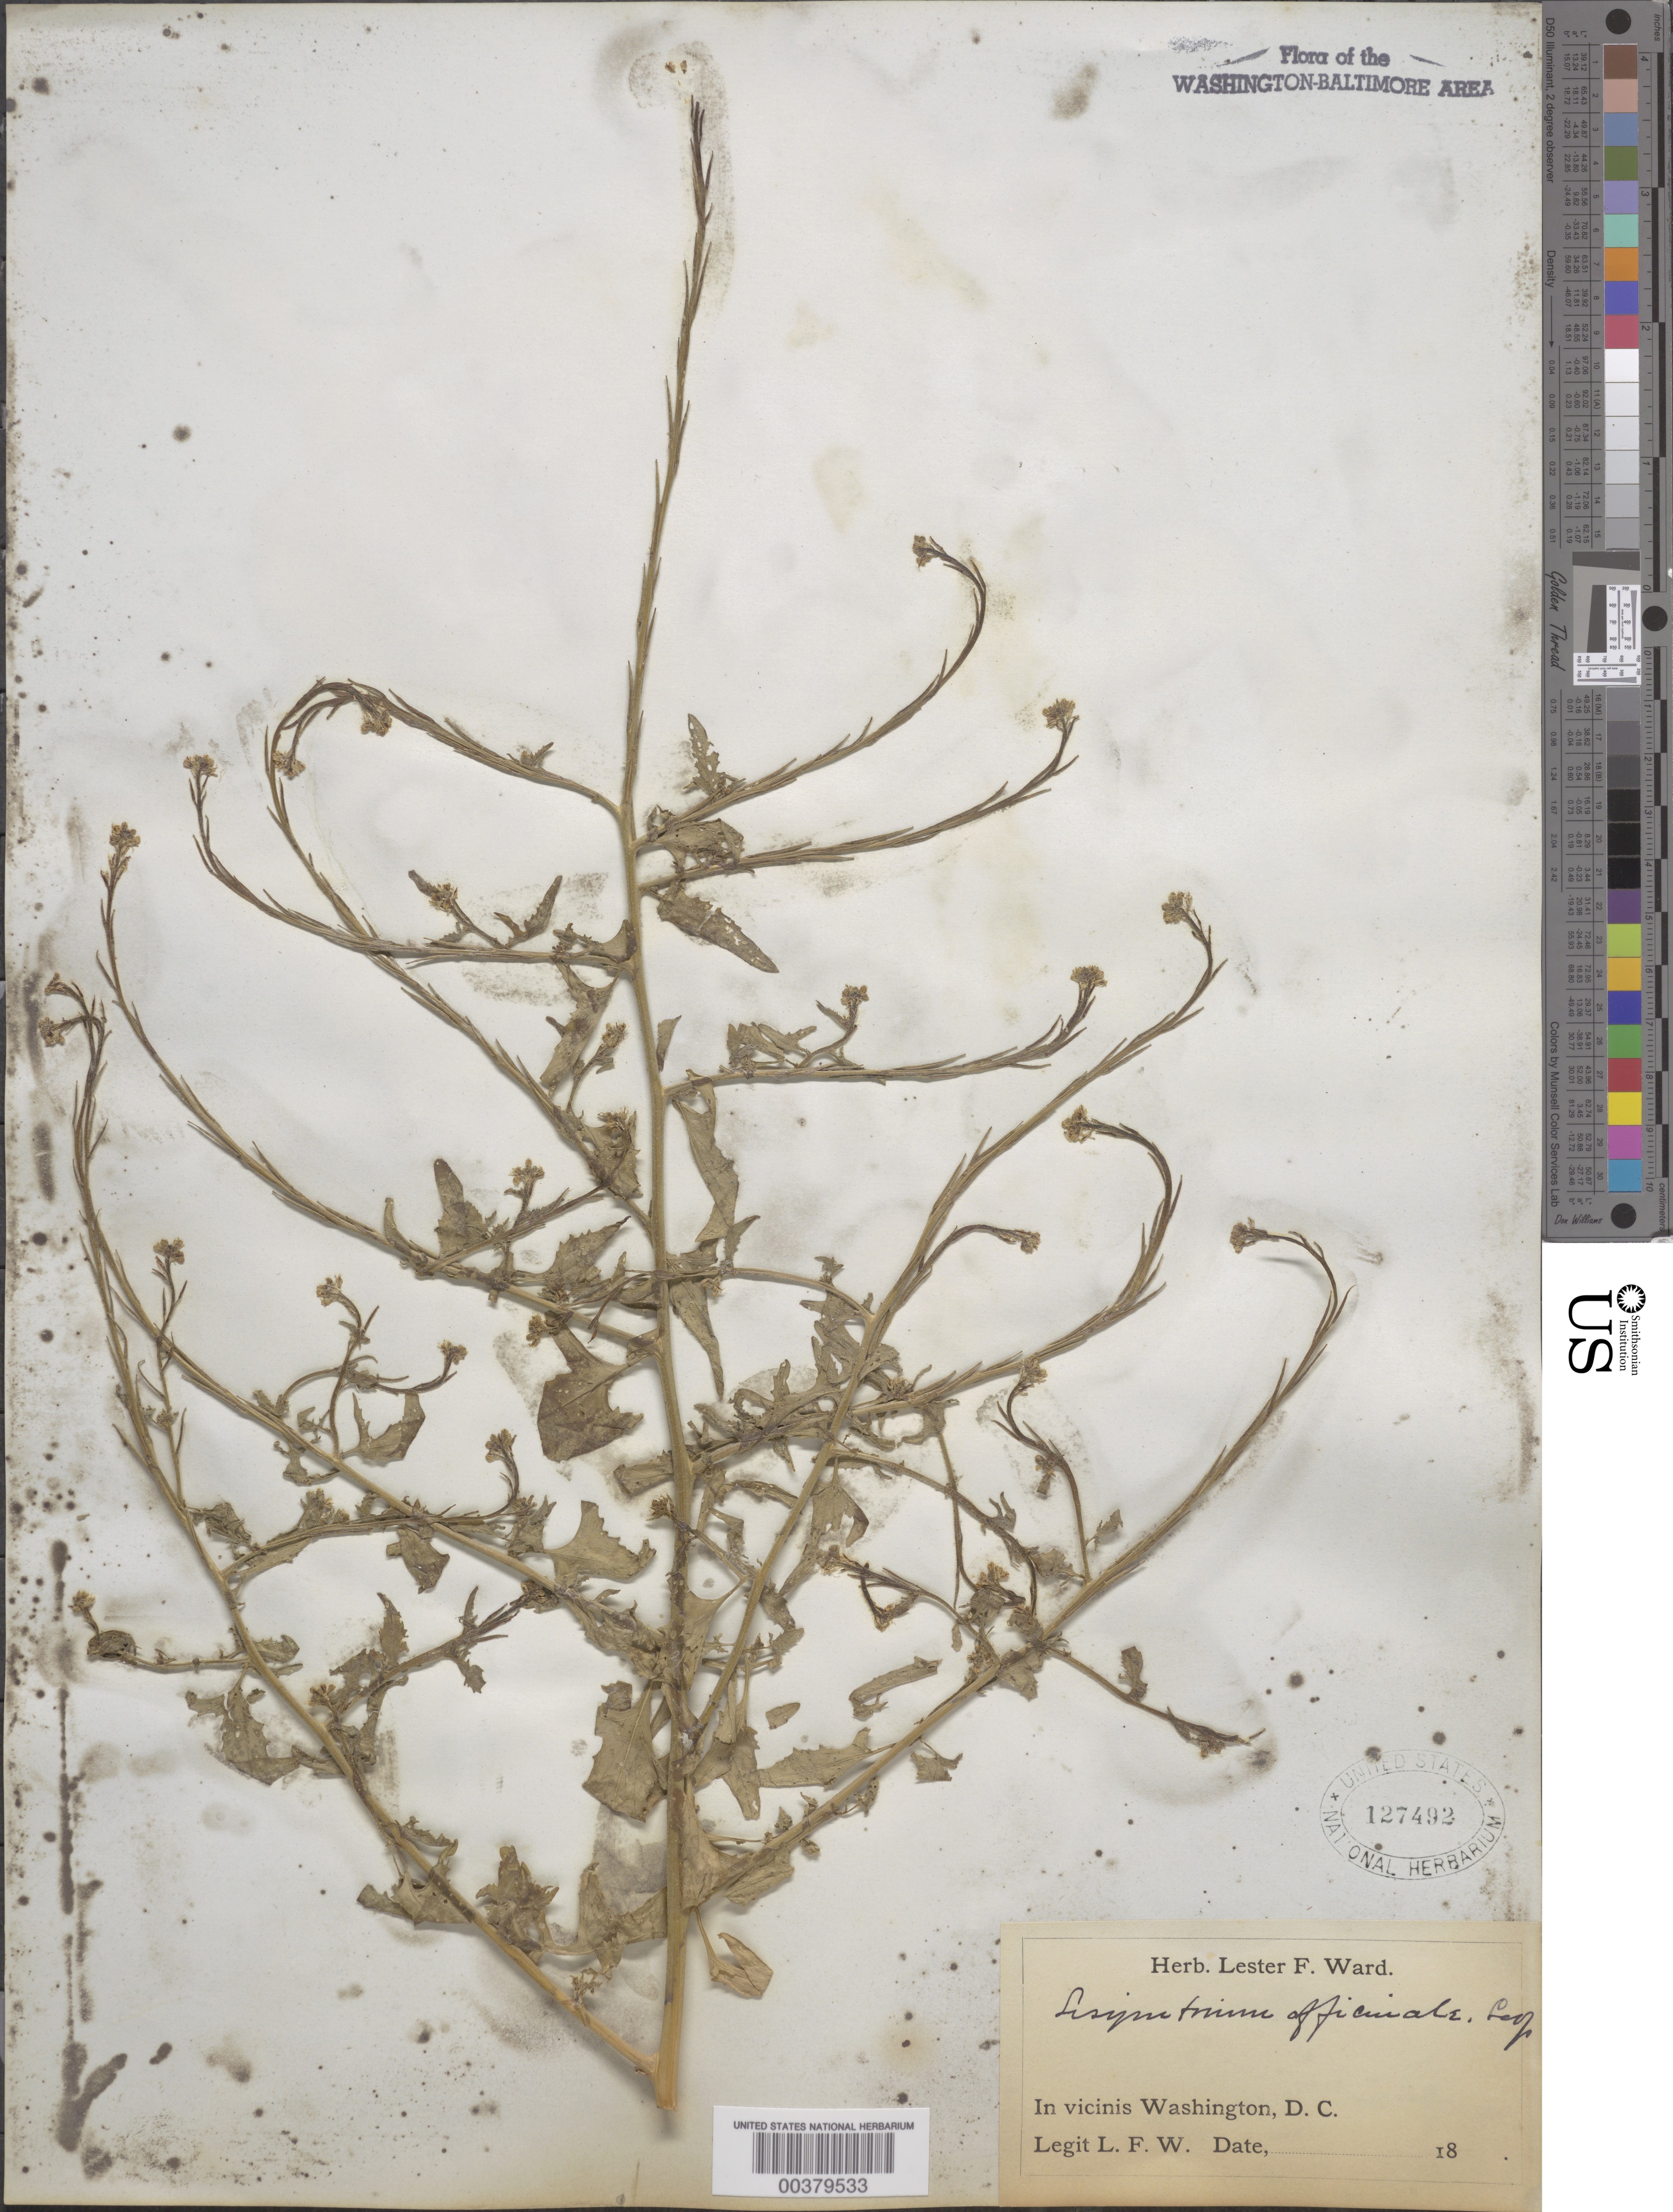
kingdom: Plantae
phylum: Tracheophyta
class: Magnoliopsida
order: Brassicales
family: Brassicaceae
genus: Sisymbrium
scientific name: Sisymbrium officinale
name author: (L.) Scop.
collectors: L. F. Ward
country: United States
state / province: District of Columbia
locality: Washington DC Area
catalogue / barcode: US 127492